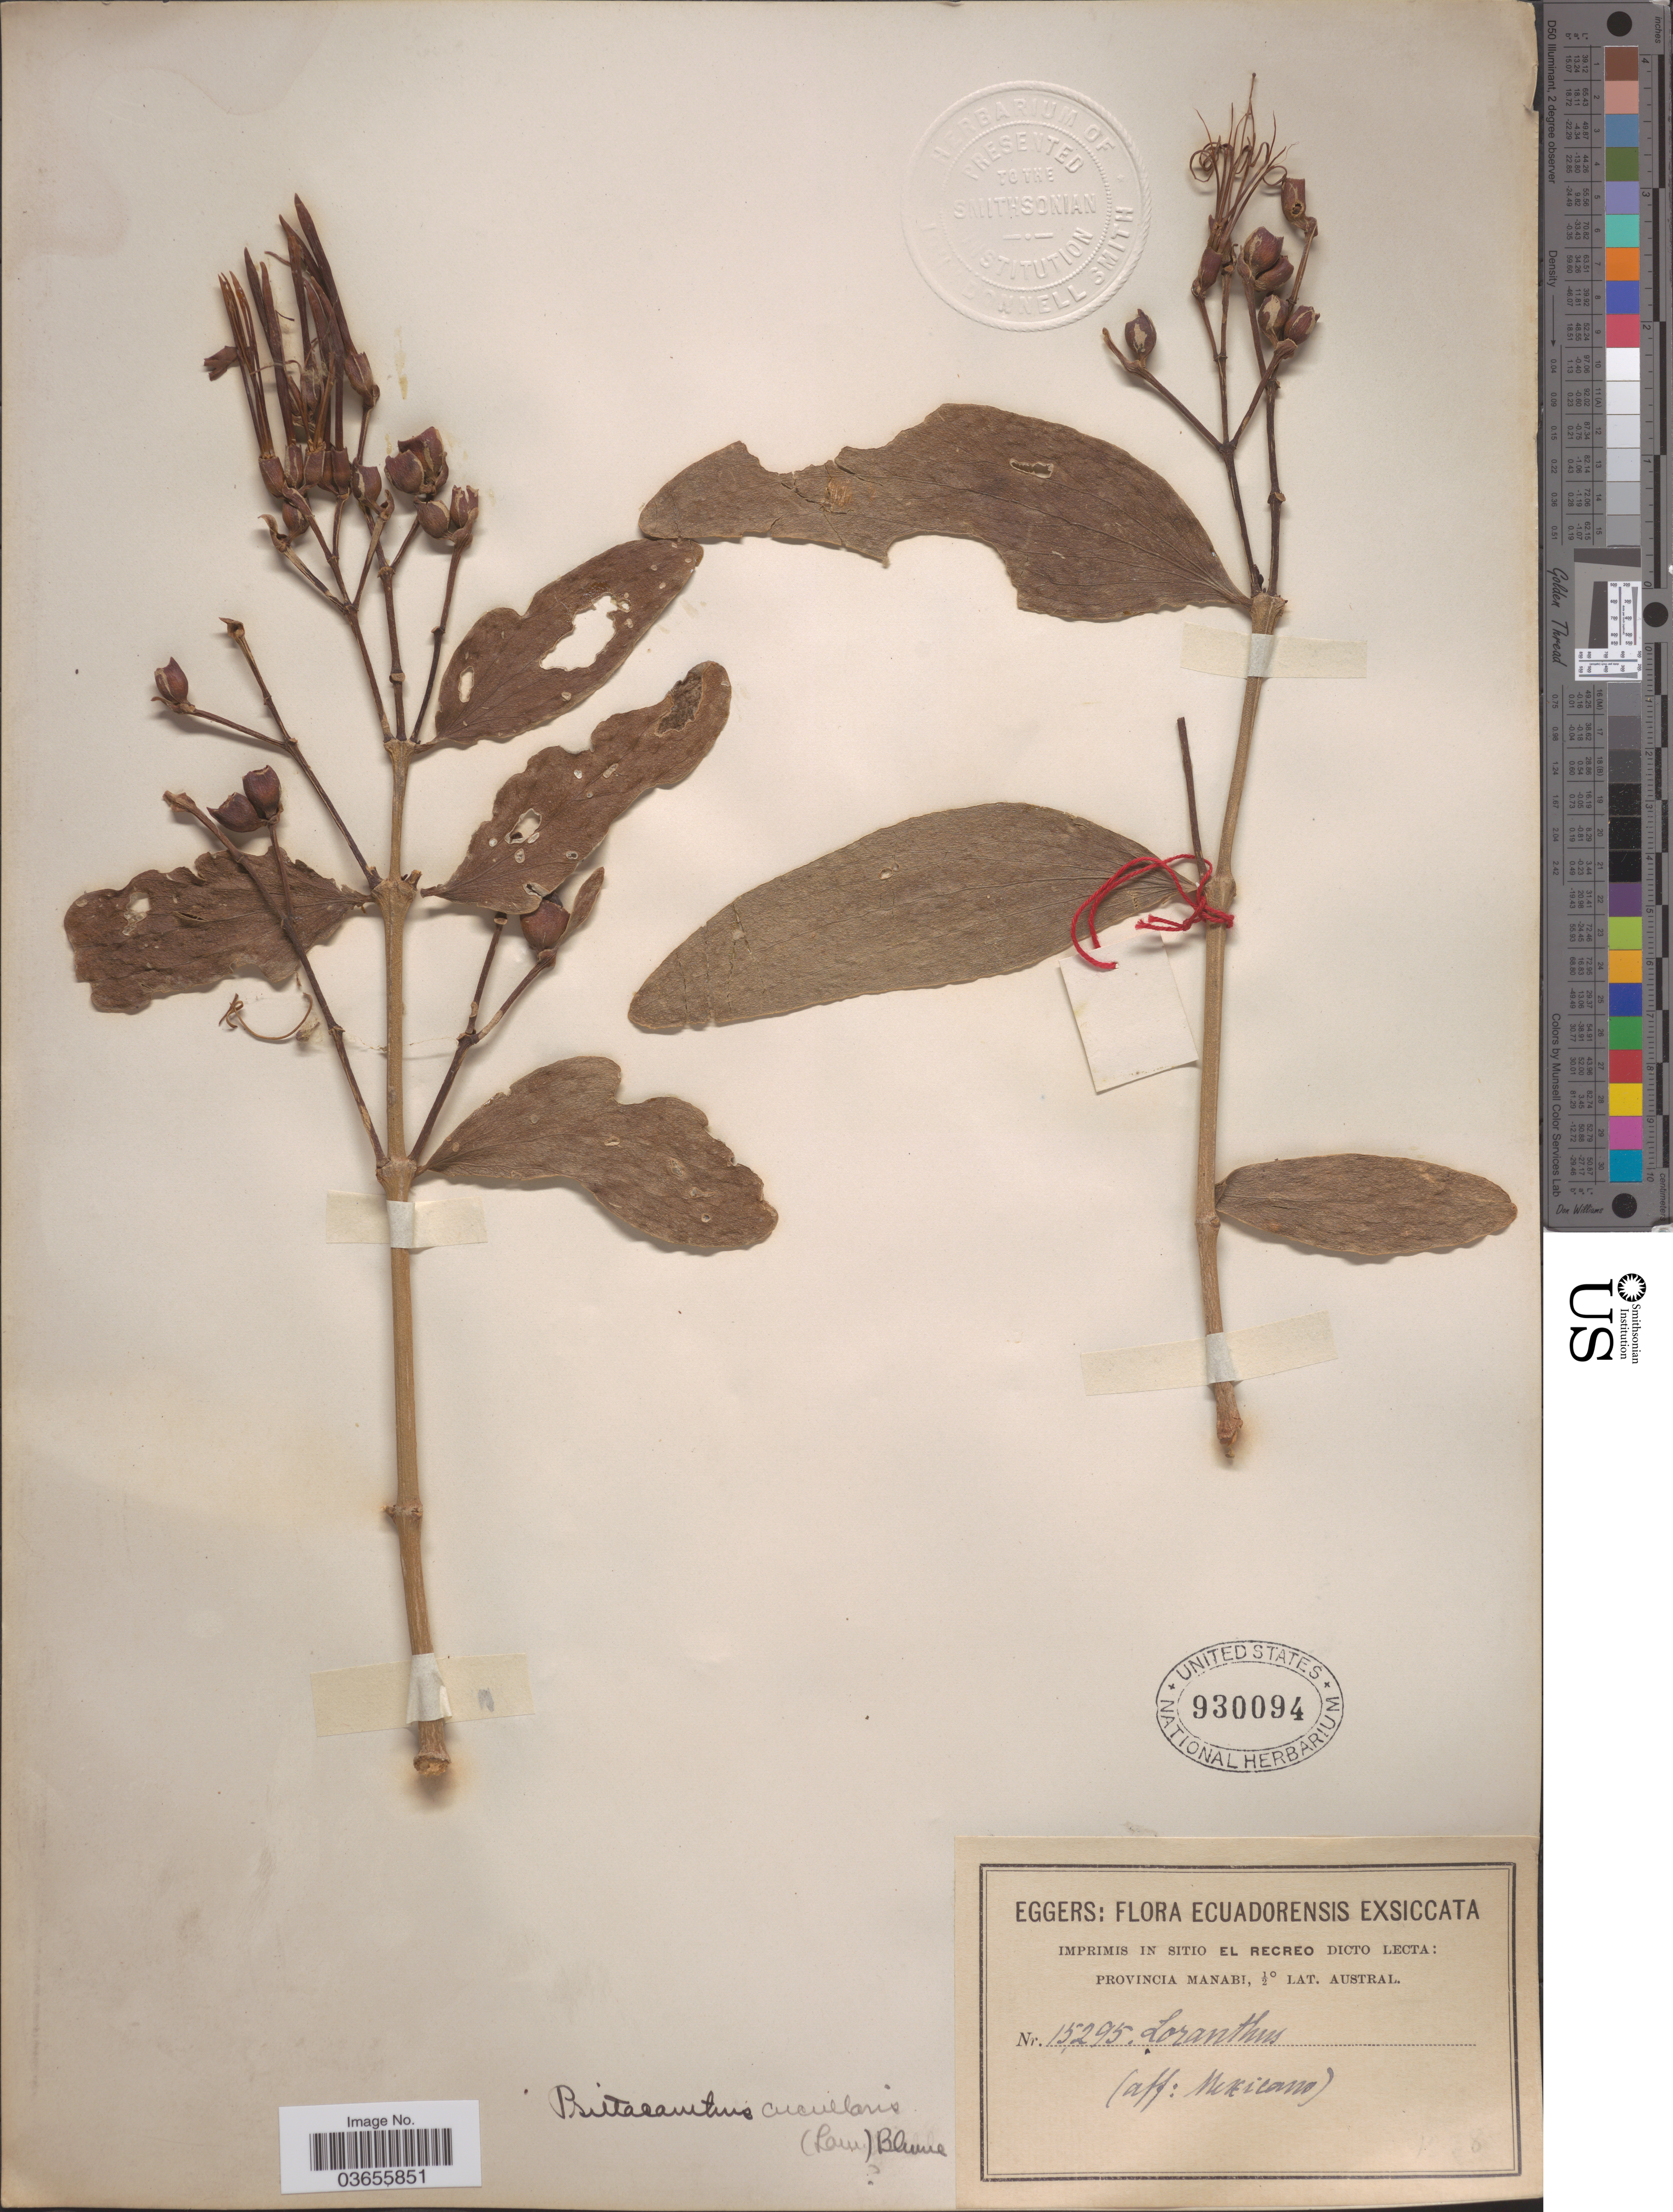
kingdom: Plantae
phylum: Tracheophyta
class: Magnoliopsida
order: Santalales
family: Loranthaceae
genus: Psittacanthus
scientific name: Psittacanthus cucullaris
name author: (Kunth) G. Don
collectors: -. Eggers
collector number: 15295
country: Ecuador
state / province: Manabí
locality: Imprimis in sitio El Recreo.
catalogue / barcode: US 930094